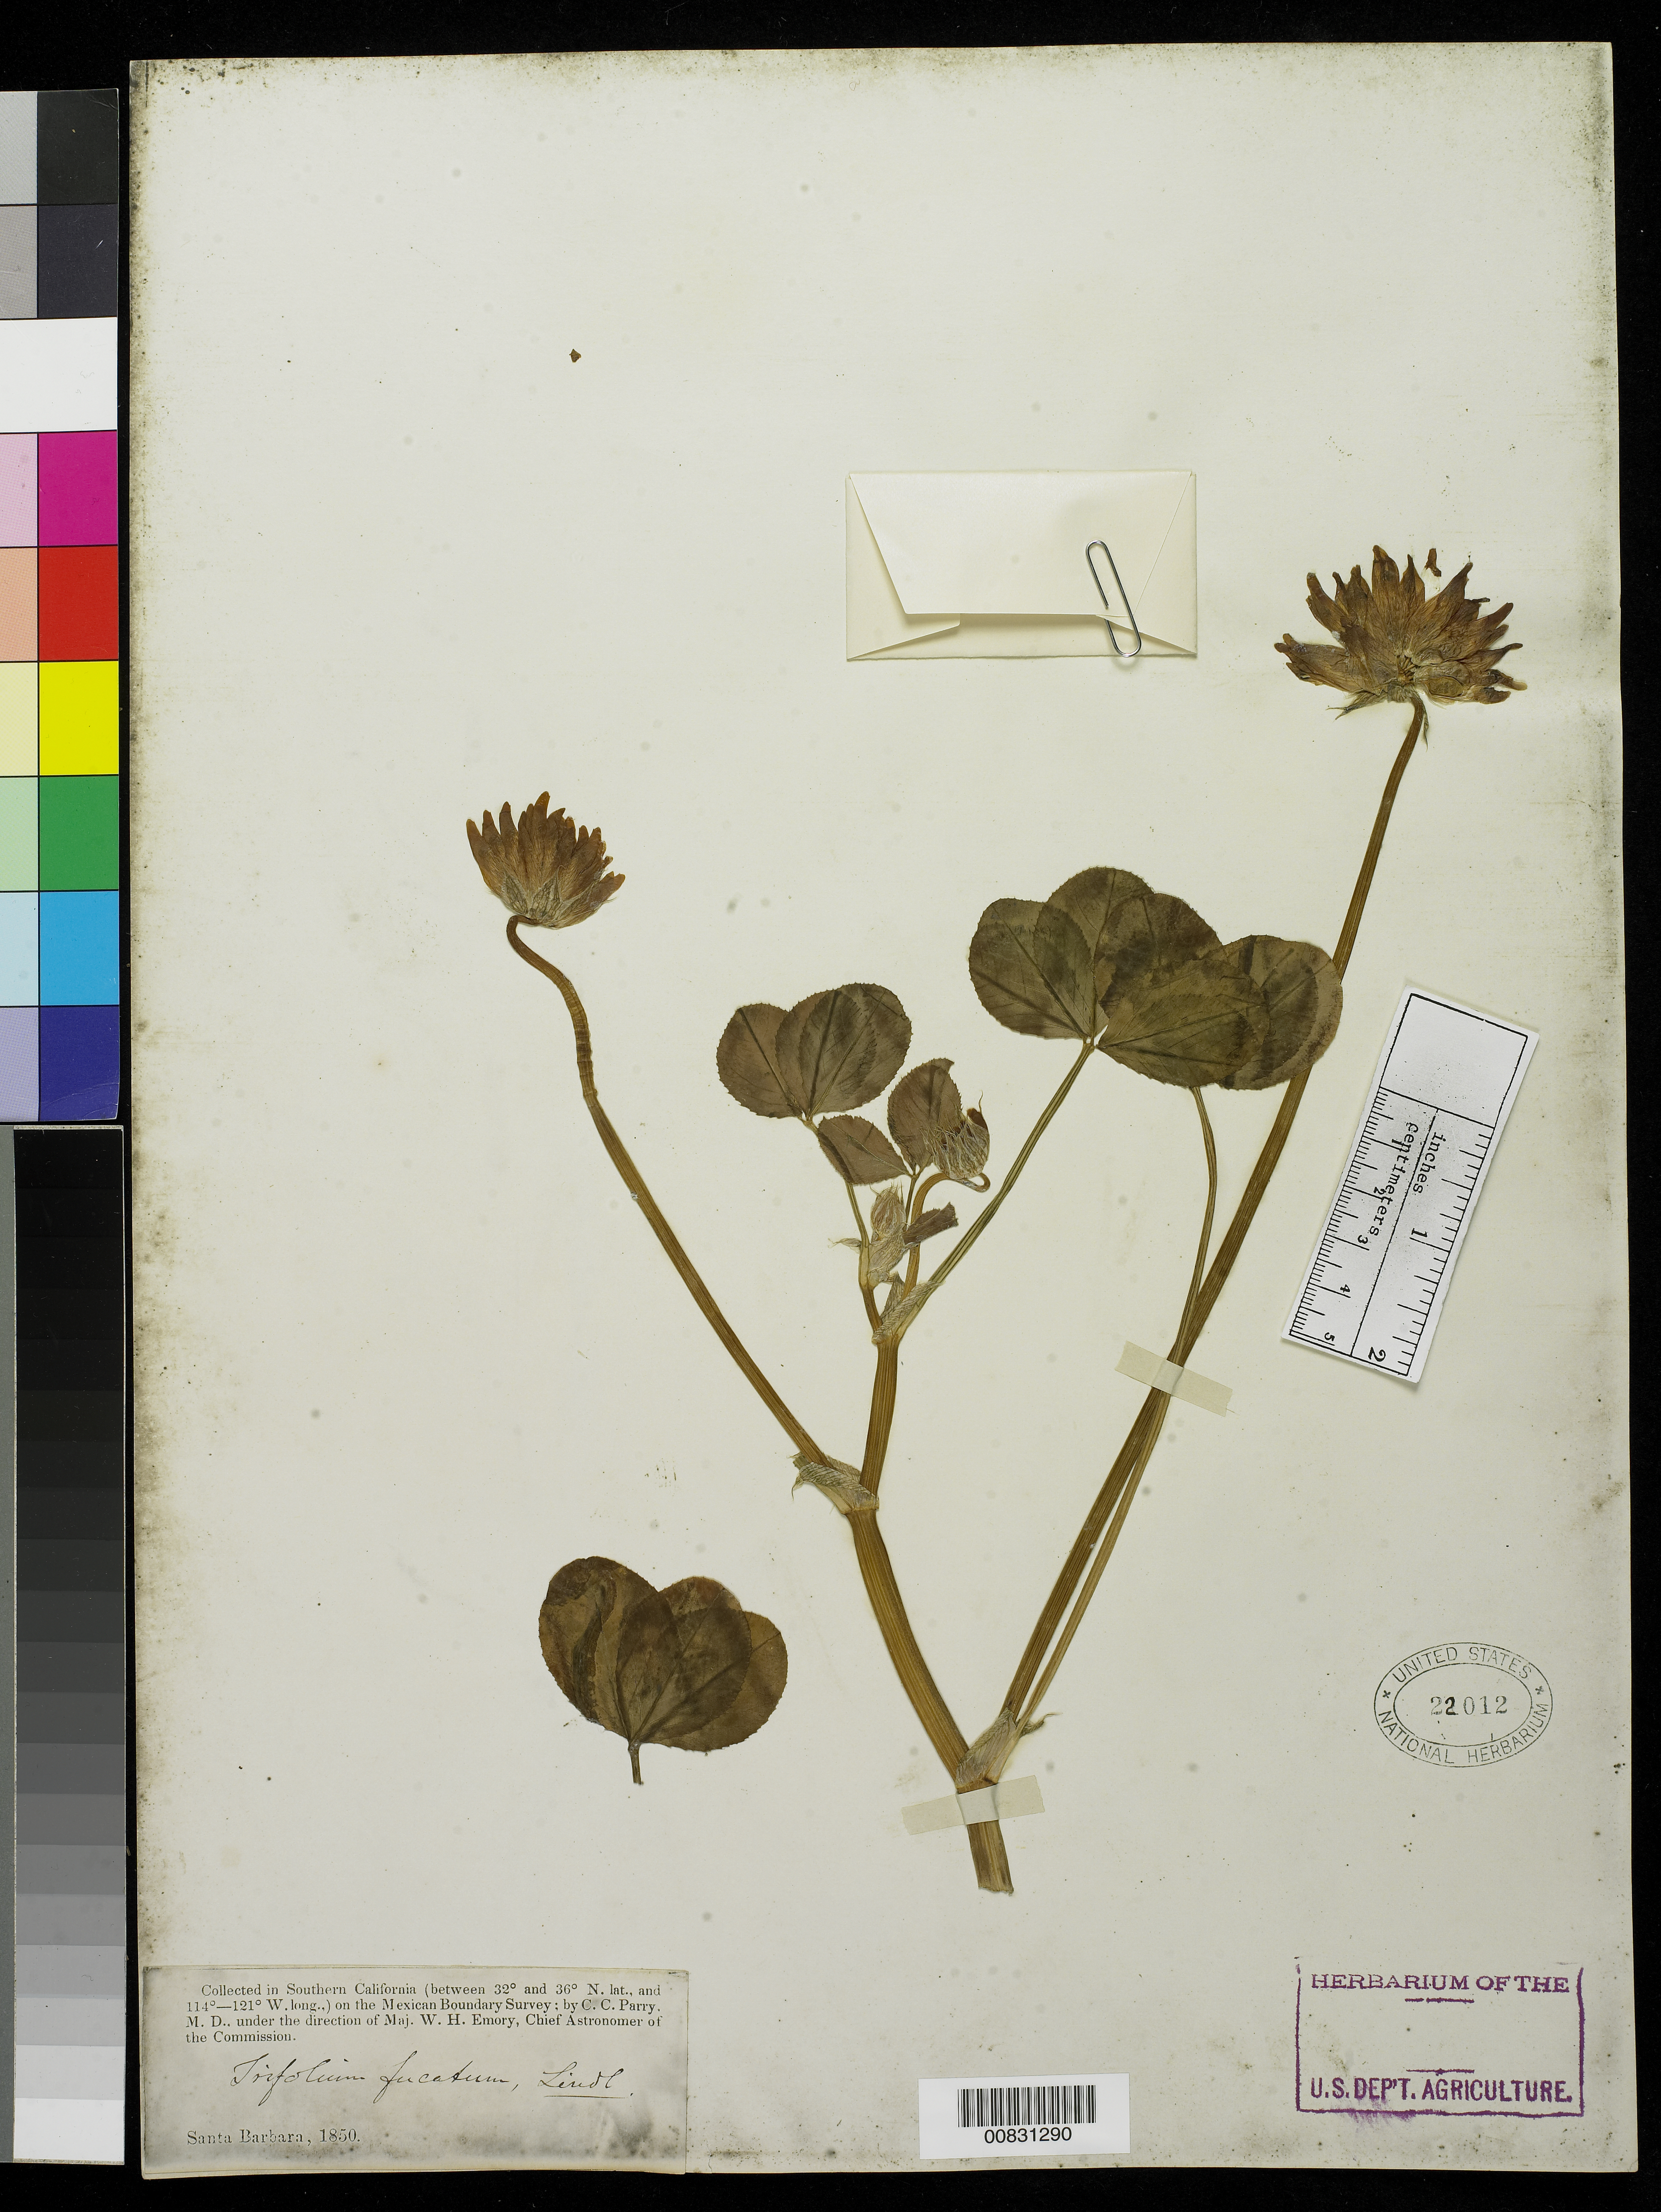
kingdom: Plantae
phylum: Tracheophyta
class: Magnoliopsida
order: Fabales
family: Fabaceae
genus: Trifolium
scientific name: Trifolium fucatum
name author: Lindl.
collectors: C. C. Parry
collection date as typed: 1850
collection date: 1850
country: United States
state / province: California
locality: Southern California.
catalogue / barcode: US 22012